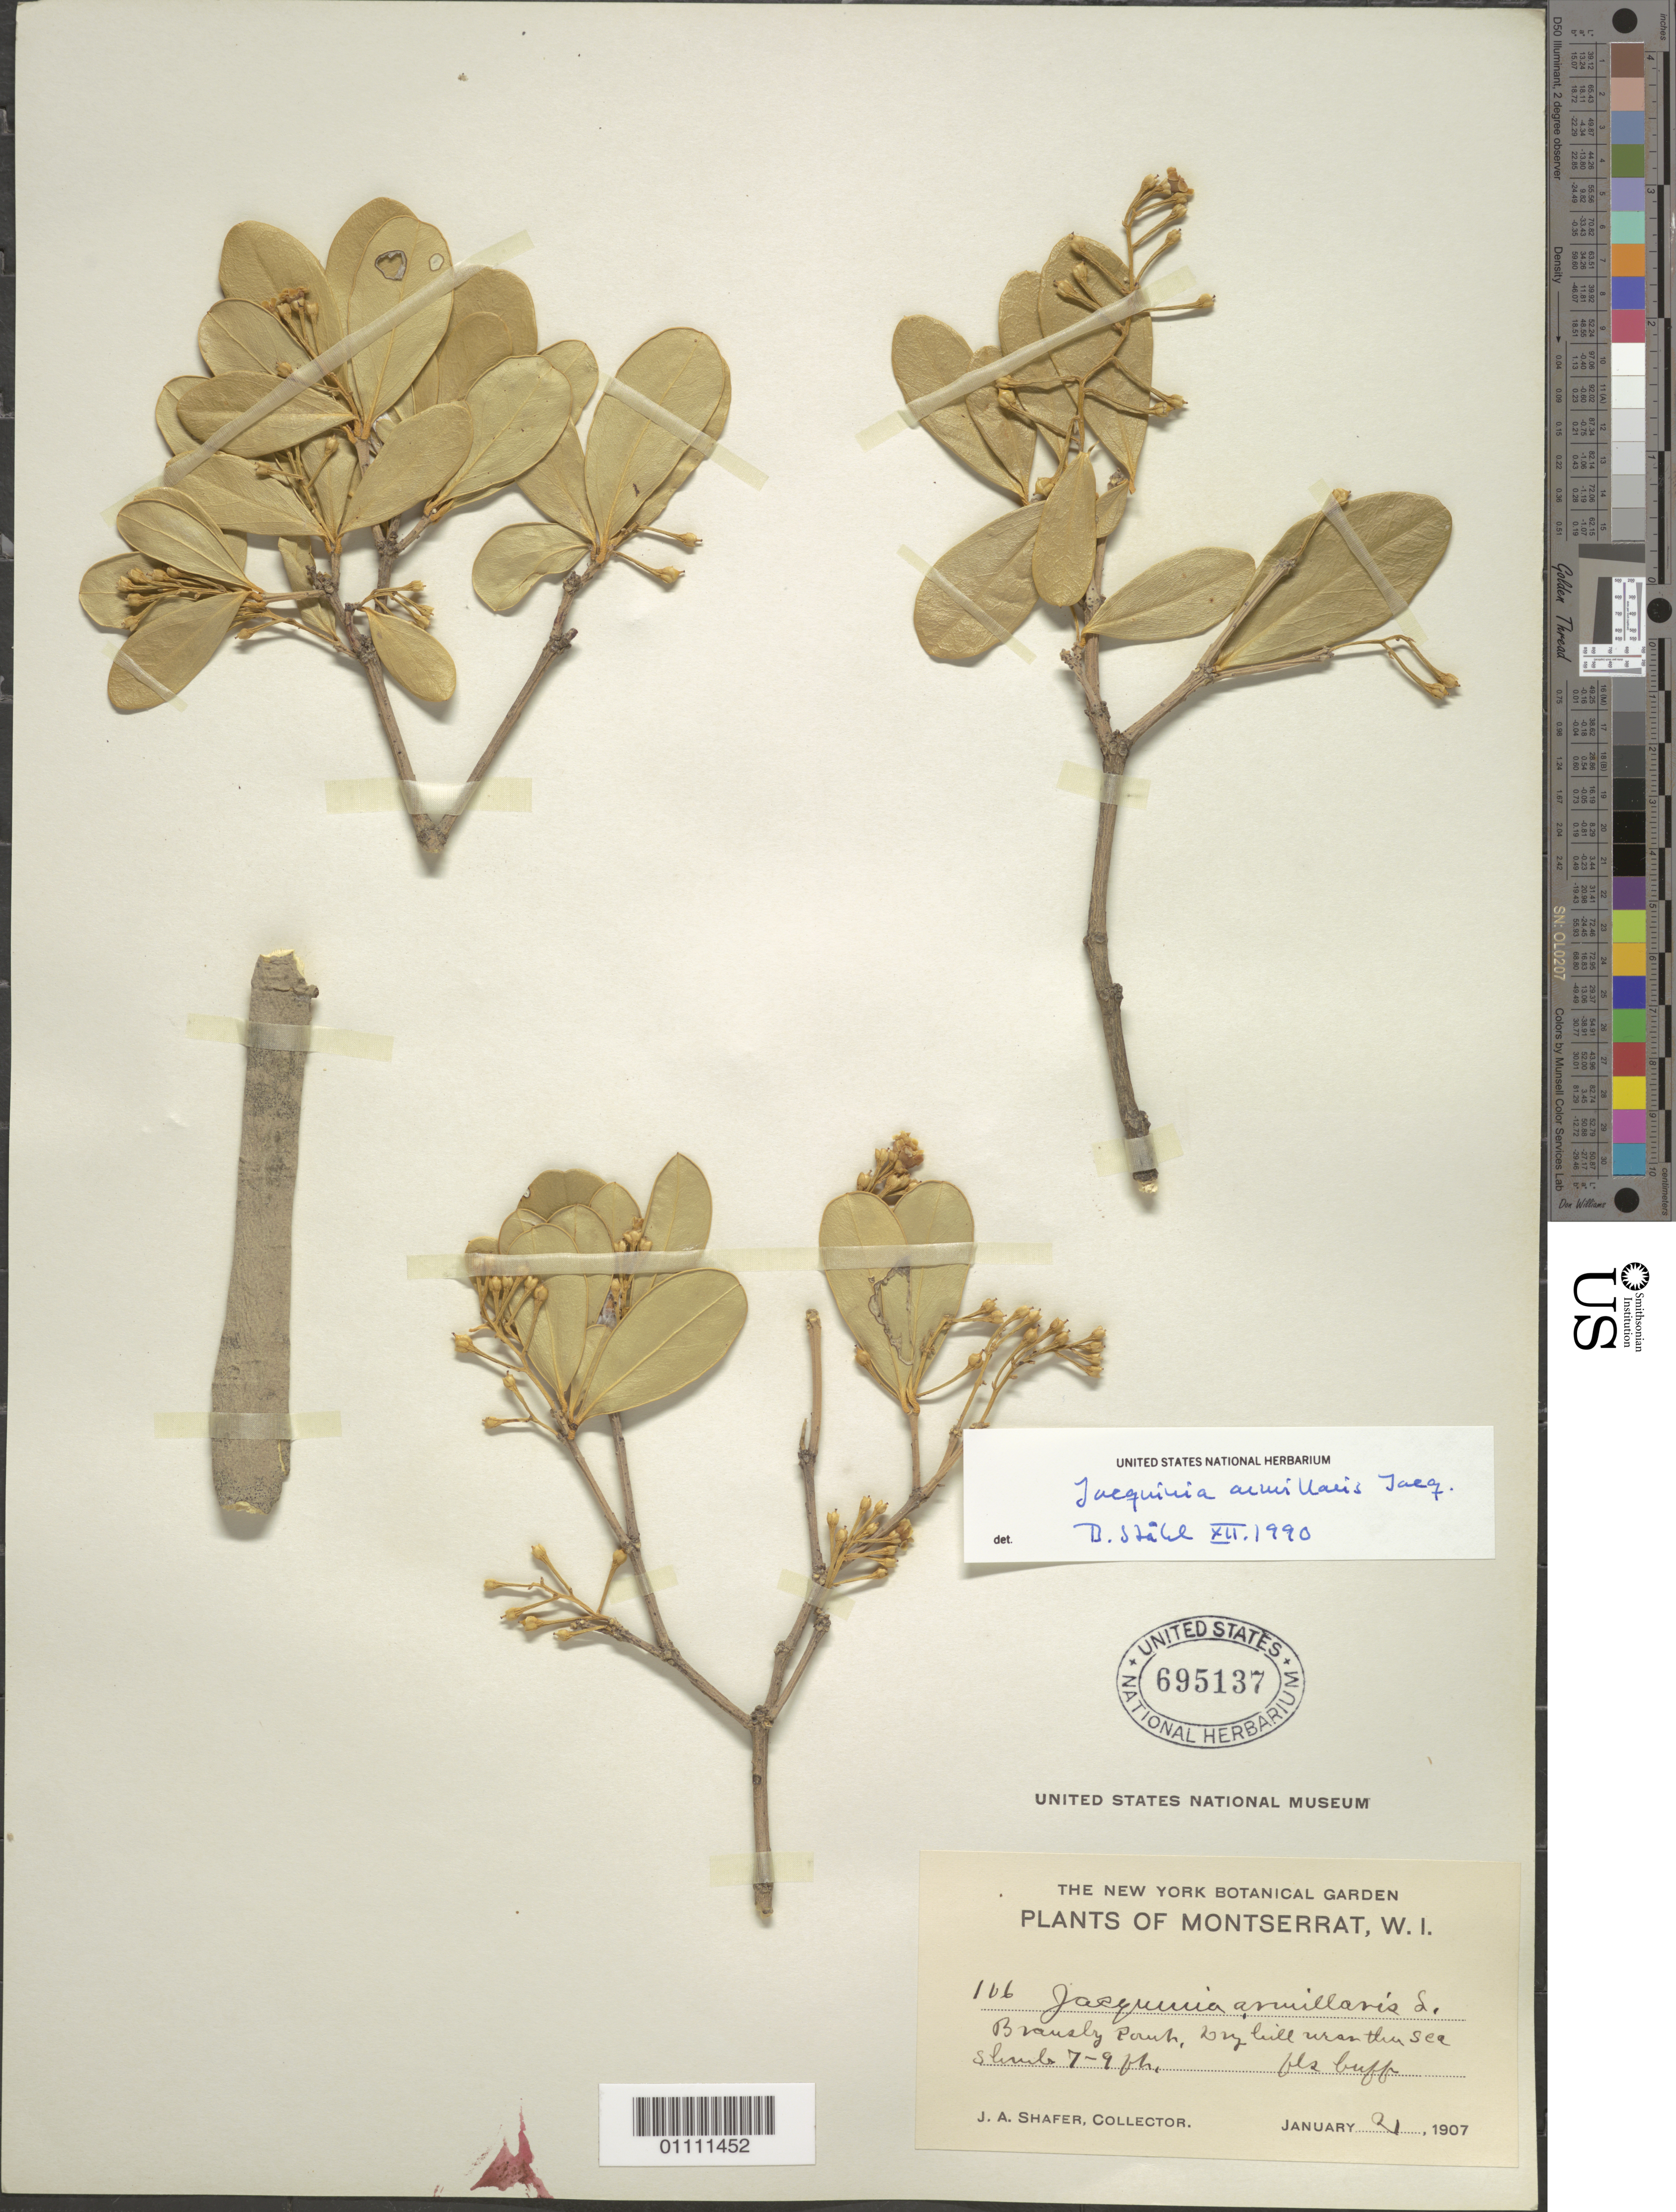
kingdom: Plantae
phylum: Tracheophyta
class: Magnoliopsida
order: Ericales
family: Primulaceae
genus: Jacquinia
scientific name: Jacquinia arborea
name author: Vahl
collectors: J. A. Shafer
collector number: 106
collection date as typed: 21 Jan 1907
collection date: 1907-01-21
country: Montserrat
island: Montserrat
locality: Brausly Pouh, dry hill uranthu sea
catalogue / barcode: US 695137